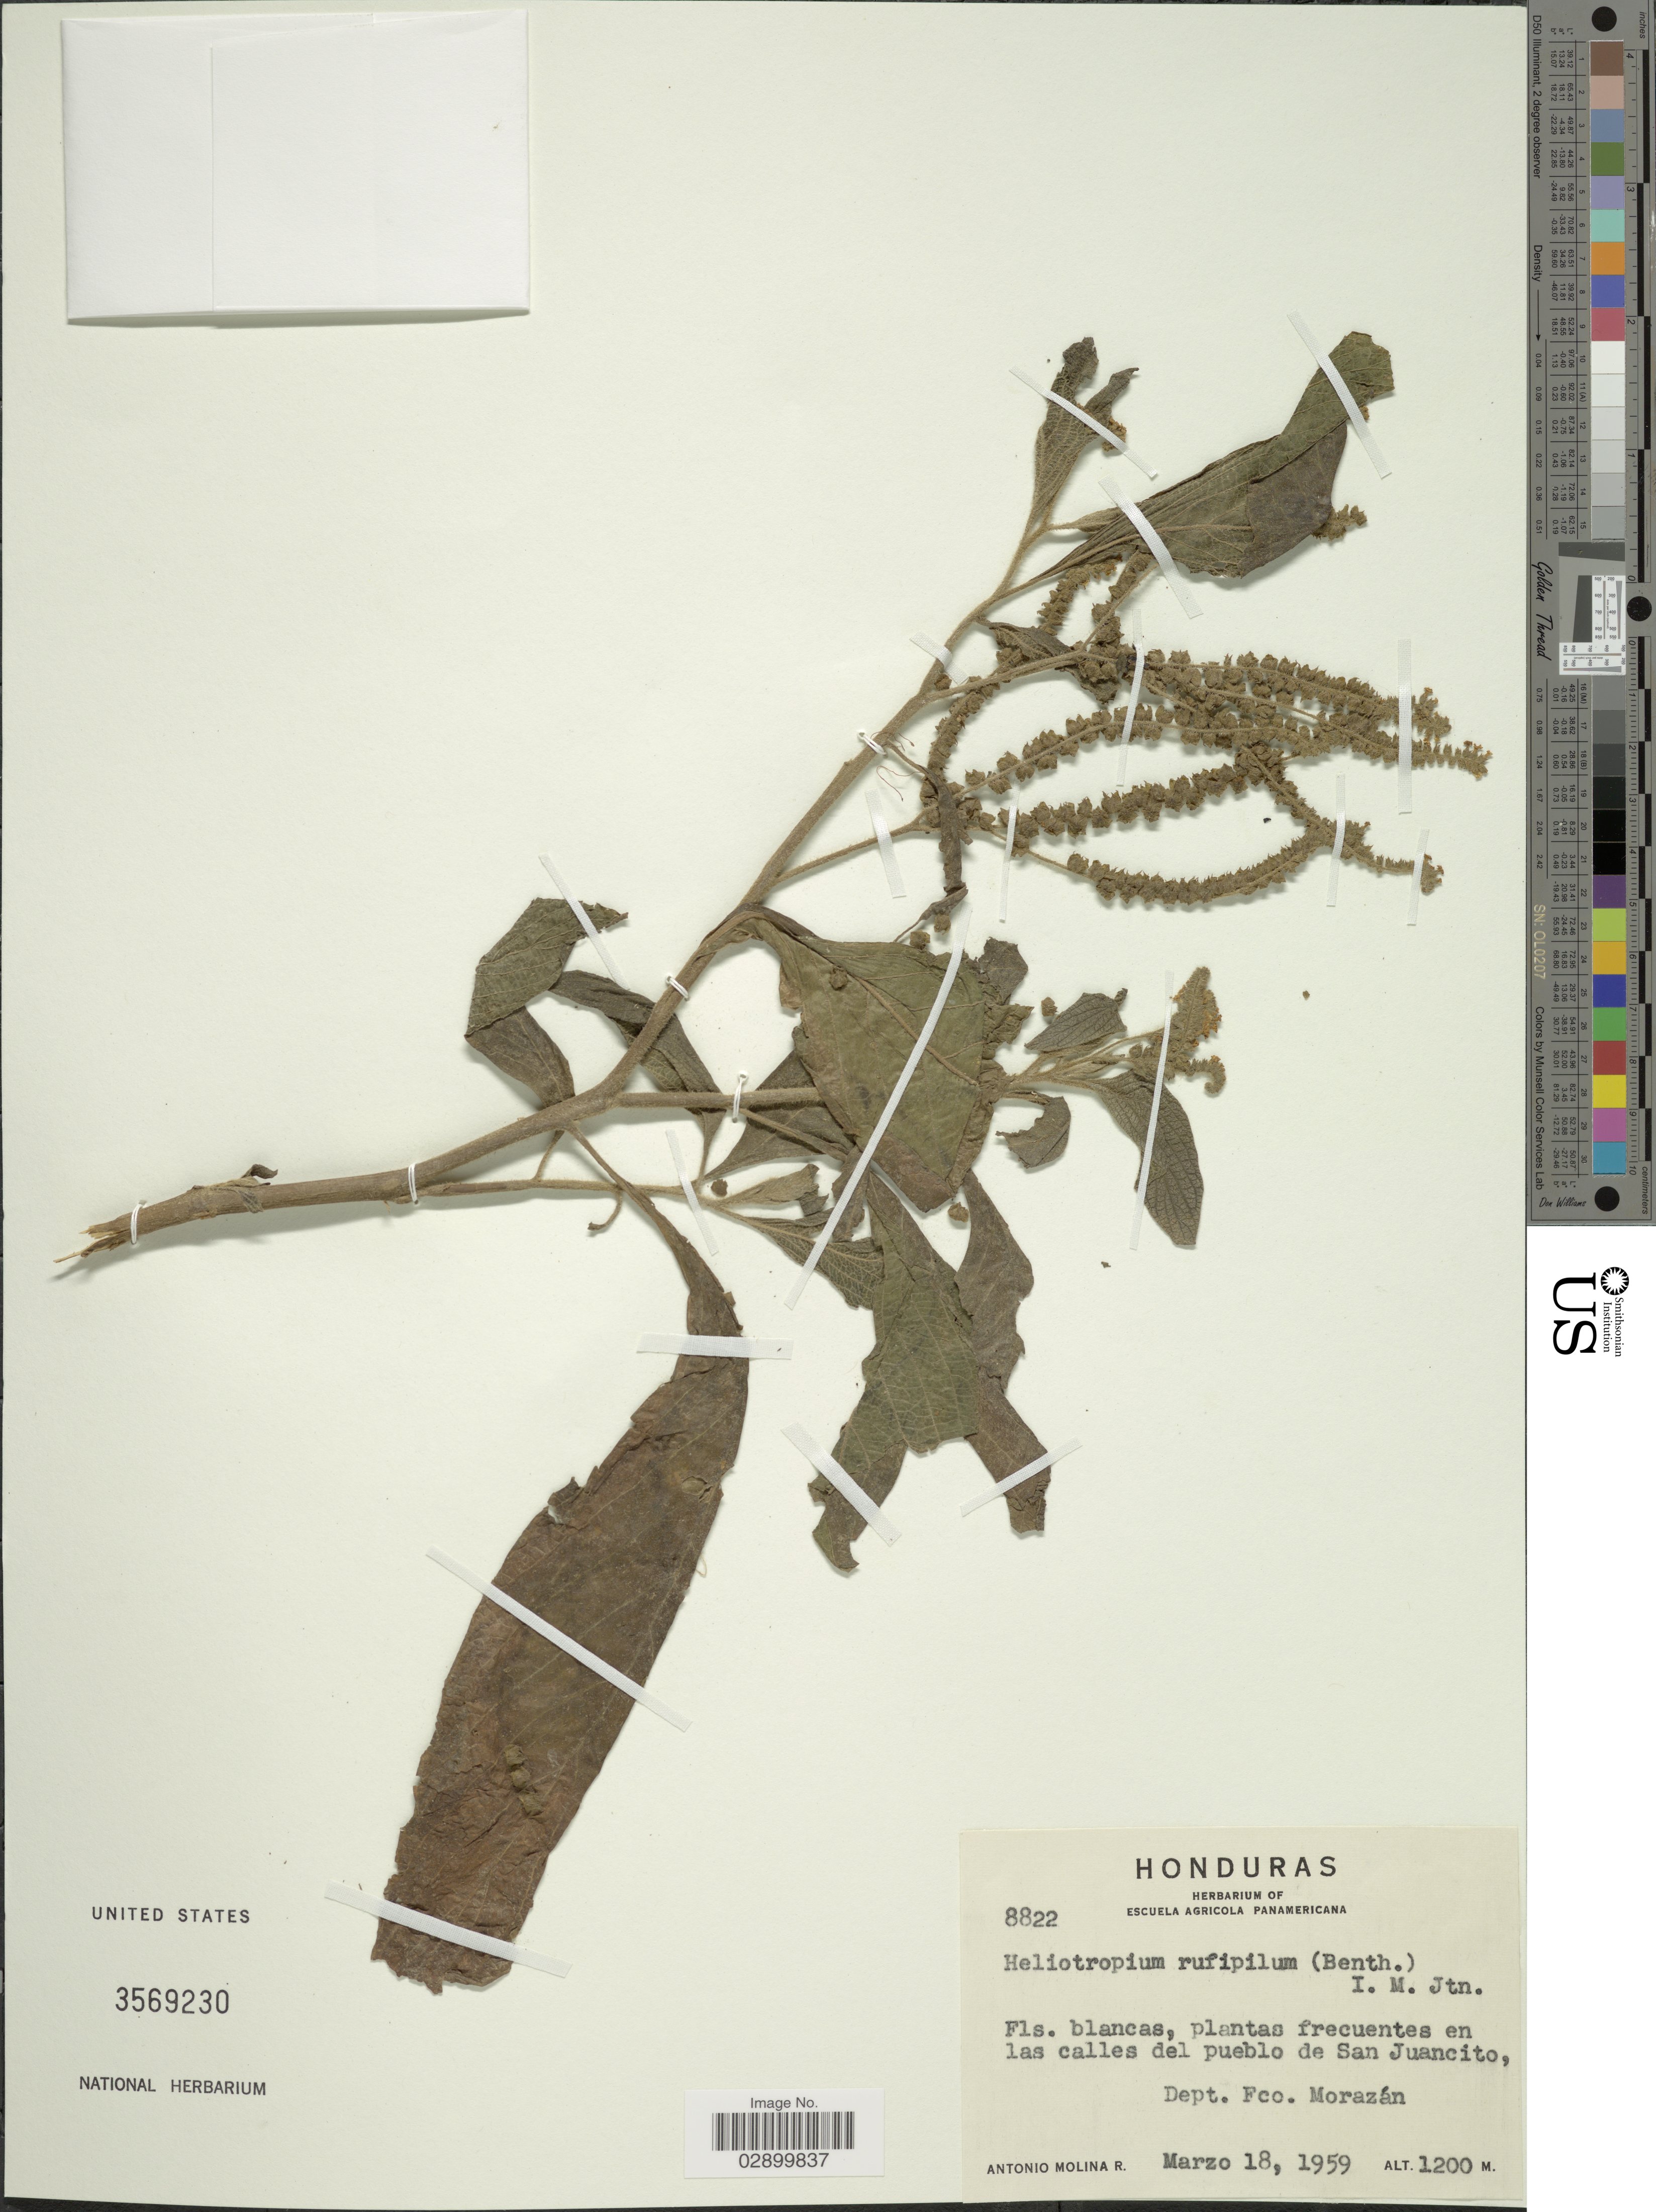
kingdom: Plantae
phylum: Tracheophyta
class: Magnoliopsida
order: Boraginales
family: Heliotropiaceae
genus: Heliotropium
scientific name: Heliotropium rufipilum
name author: (Benth.) I.M. Johnst.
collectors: A. Molina R.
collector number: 8822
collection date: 1959-03-18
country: Honduras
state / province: Fco. Morazán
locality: En las calles del pueblo de San Juancito, Dept. Fco. Morazán.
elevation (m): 1200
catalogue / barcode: US 3569230